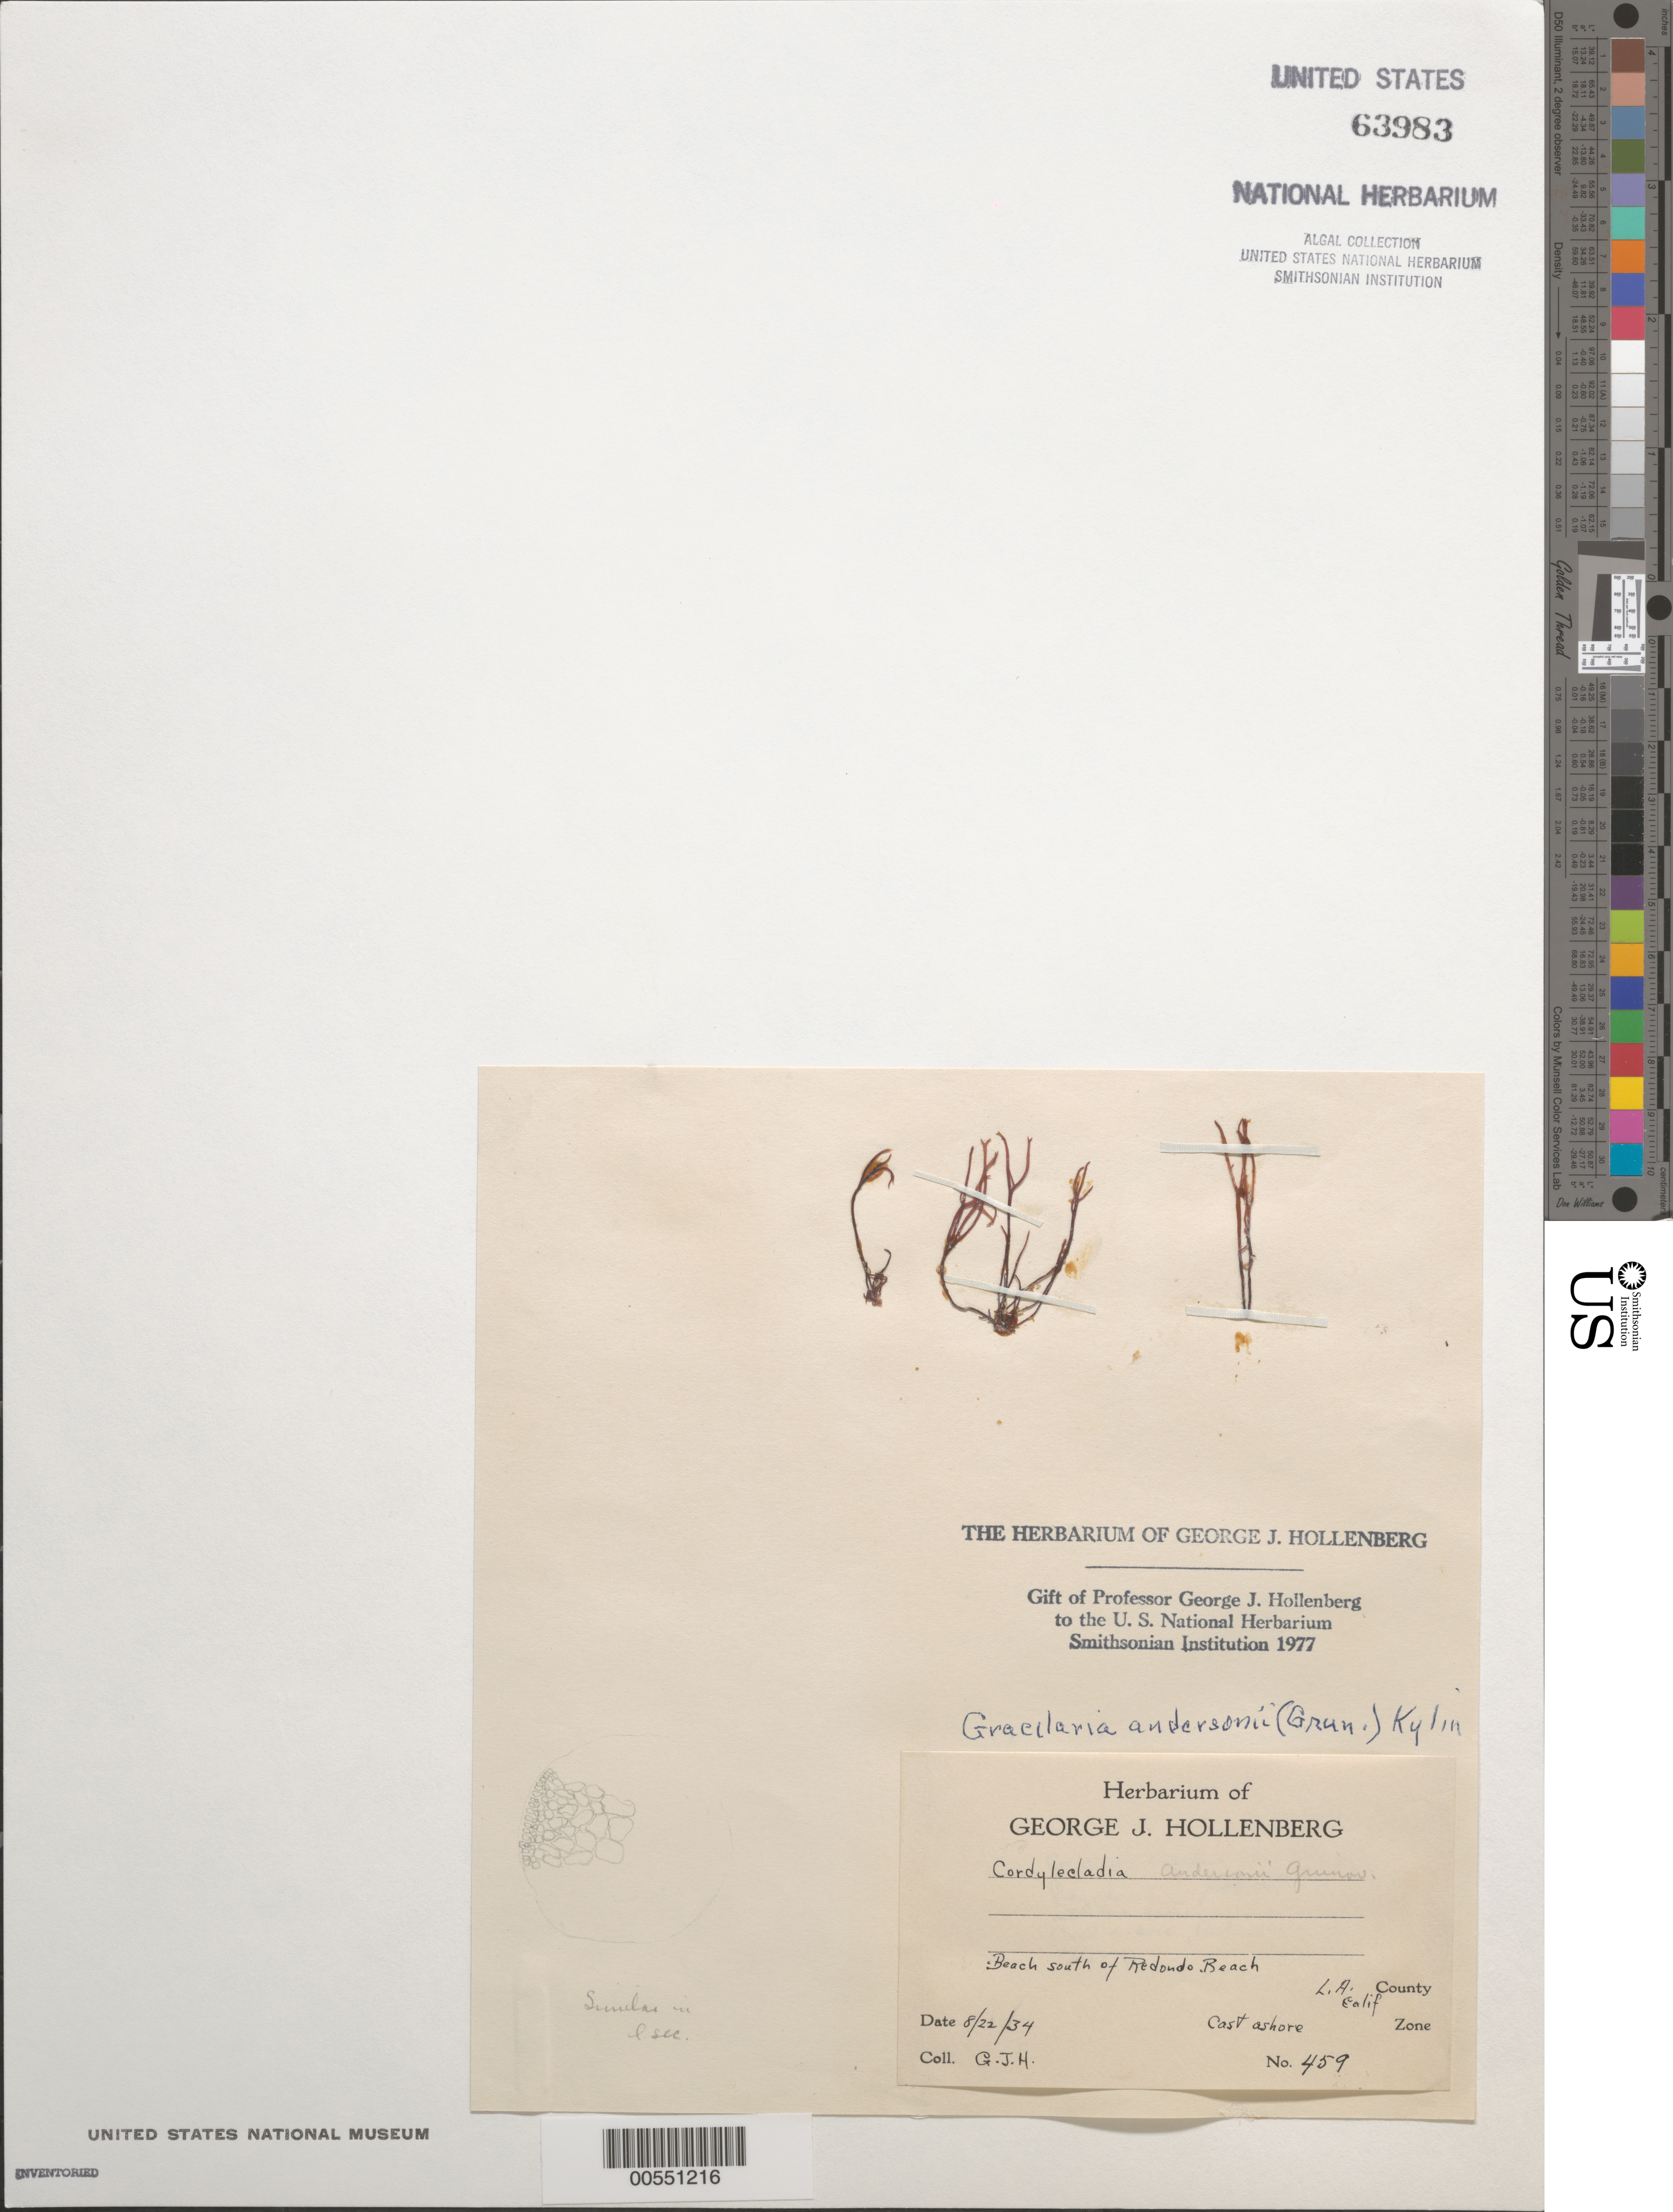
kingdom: Plantae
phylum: Rhodophyta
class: Florideophyceae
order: Gracilariales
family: Gracilariaceae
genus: Gracilariopsis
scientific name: Gracilariopsis andersonii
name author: (Grunow) E.Y. Dawson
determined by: Algae name updating Project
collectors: G. Hollenberg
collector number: GJH 459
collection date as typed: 22 Aug 1934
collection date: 1934-08-22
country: United States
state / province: California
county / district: Los Angeles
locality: Beach south of Redondo Beach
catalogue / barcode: US 63983